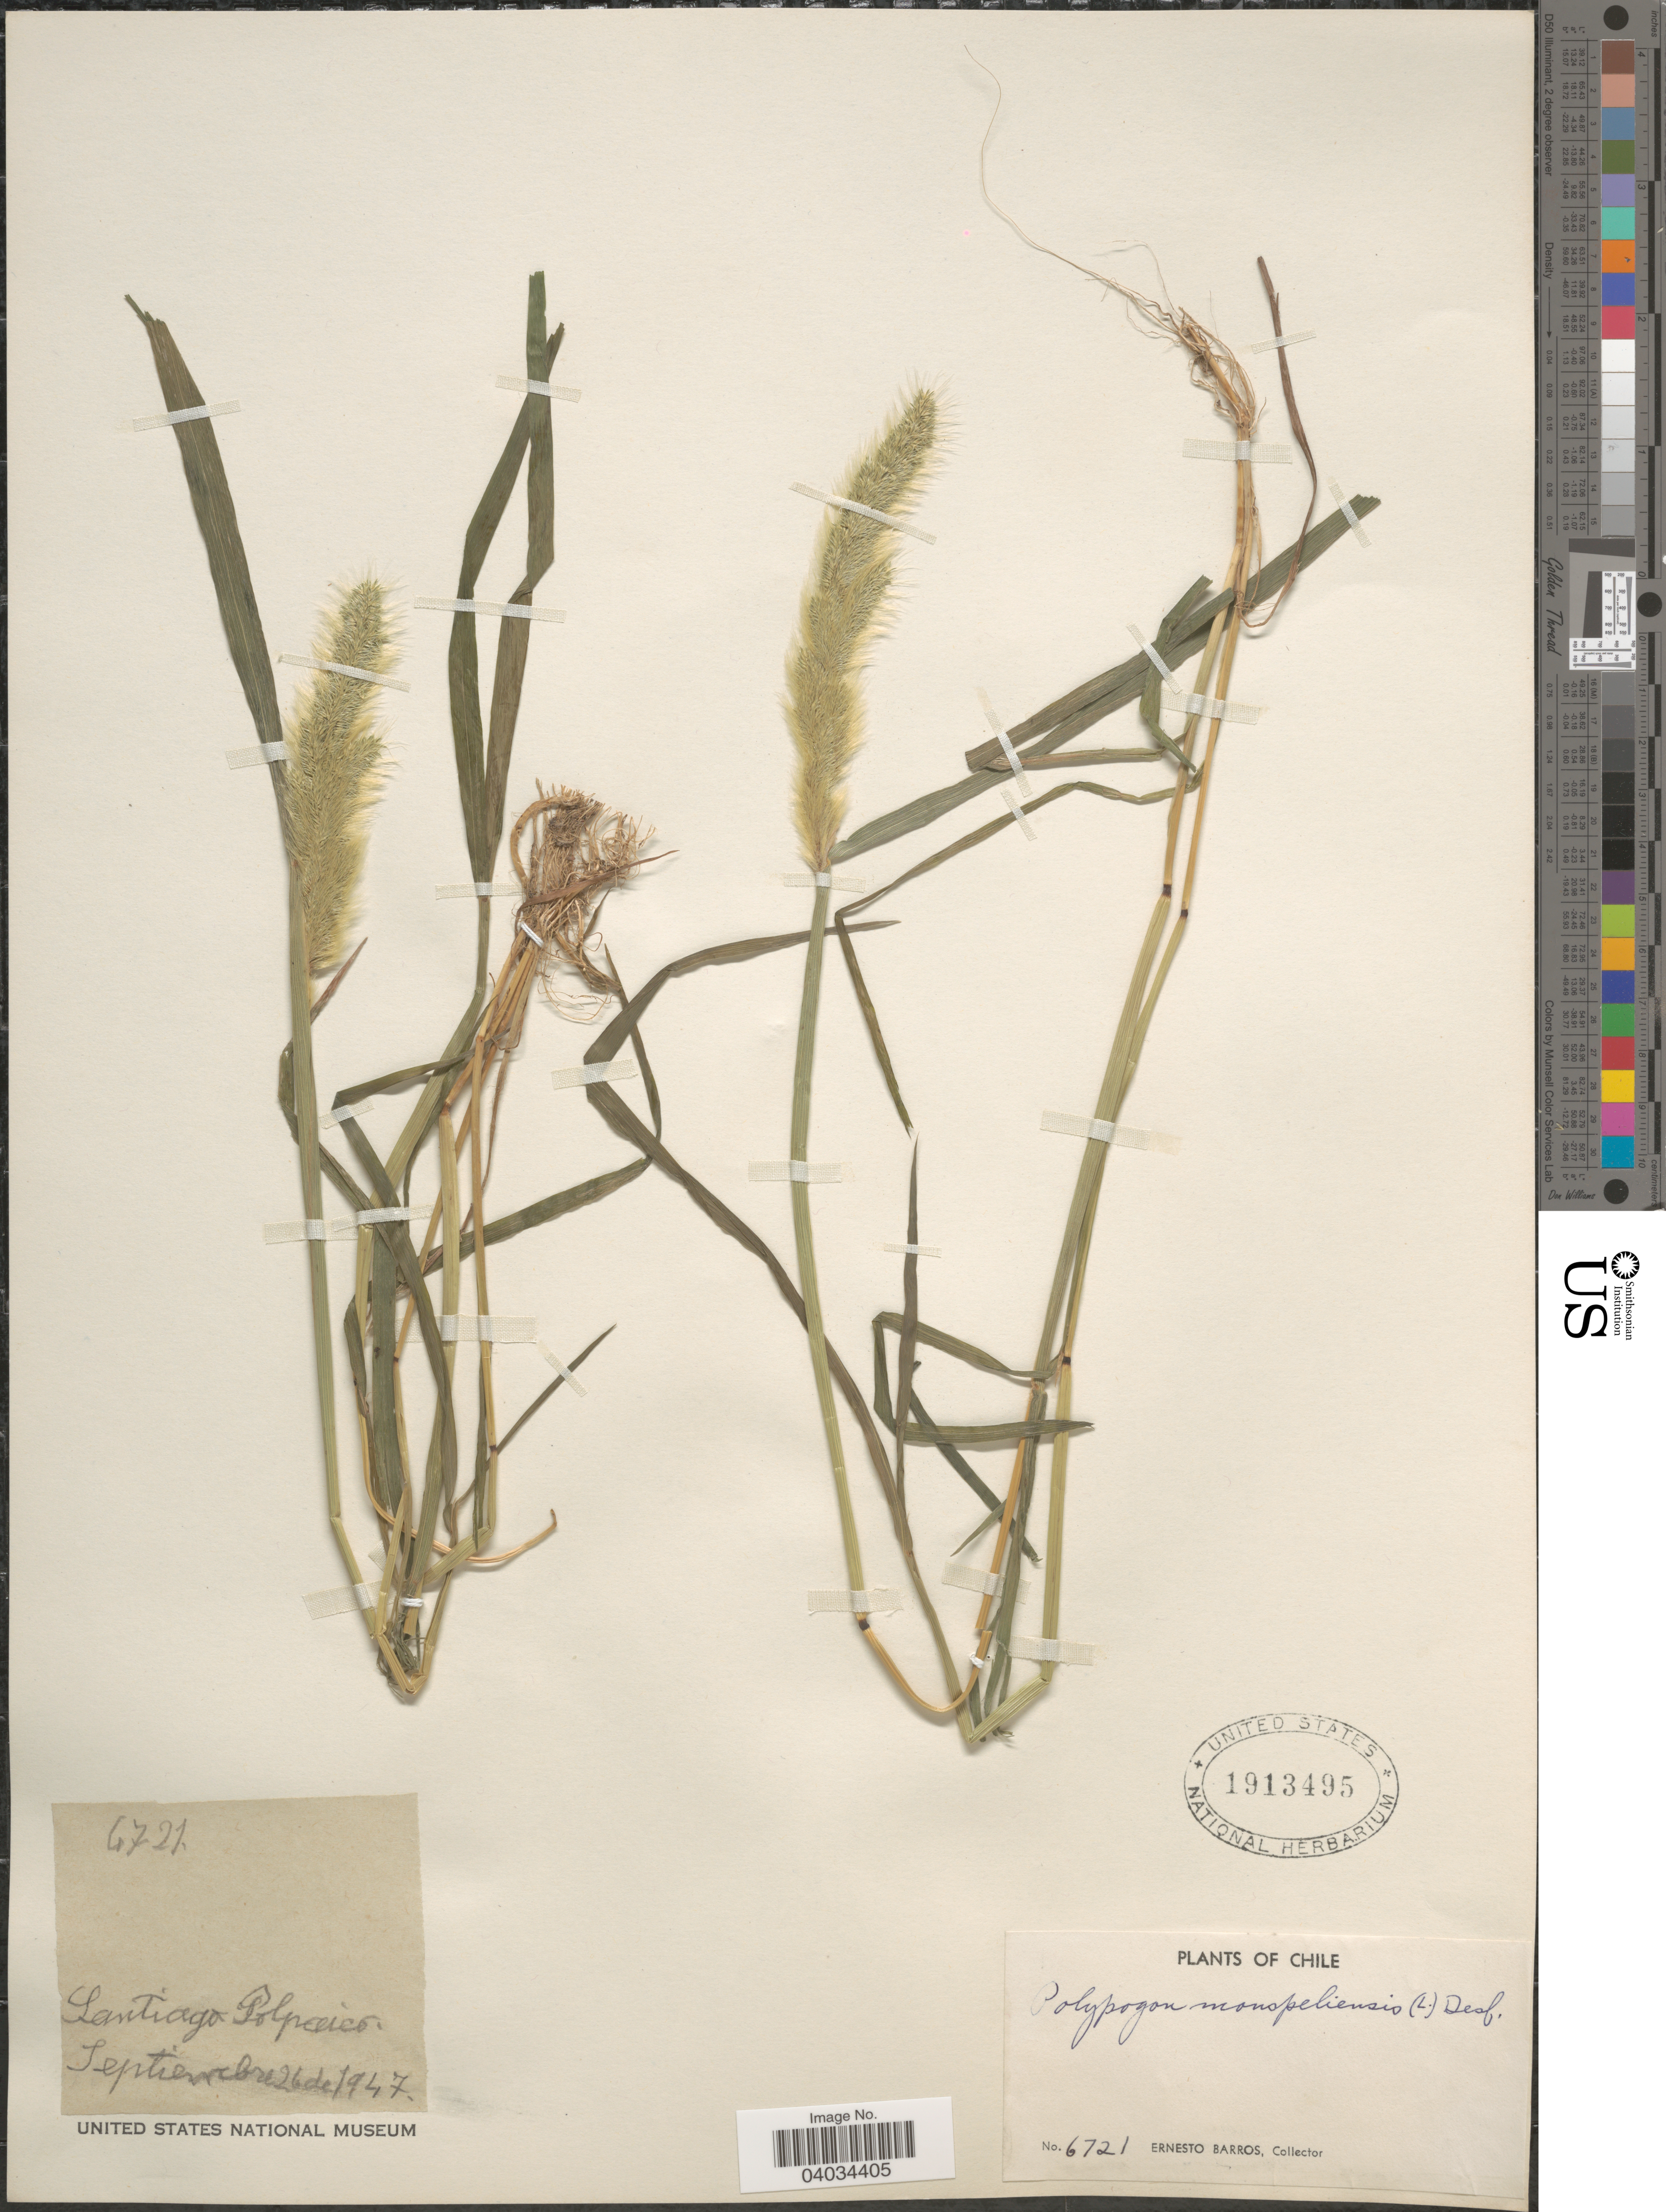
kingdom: Plantae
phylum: Tracheophyta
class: Liliopsida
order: Poales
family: Poaceae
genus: Polypogon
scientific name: Polypogon monspeliensis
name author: (L.) Desf.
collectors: E. Barros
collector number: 6721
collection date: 1947-09-26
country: Chile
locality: Santiago. Polpaico.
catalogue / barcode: US 1913495